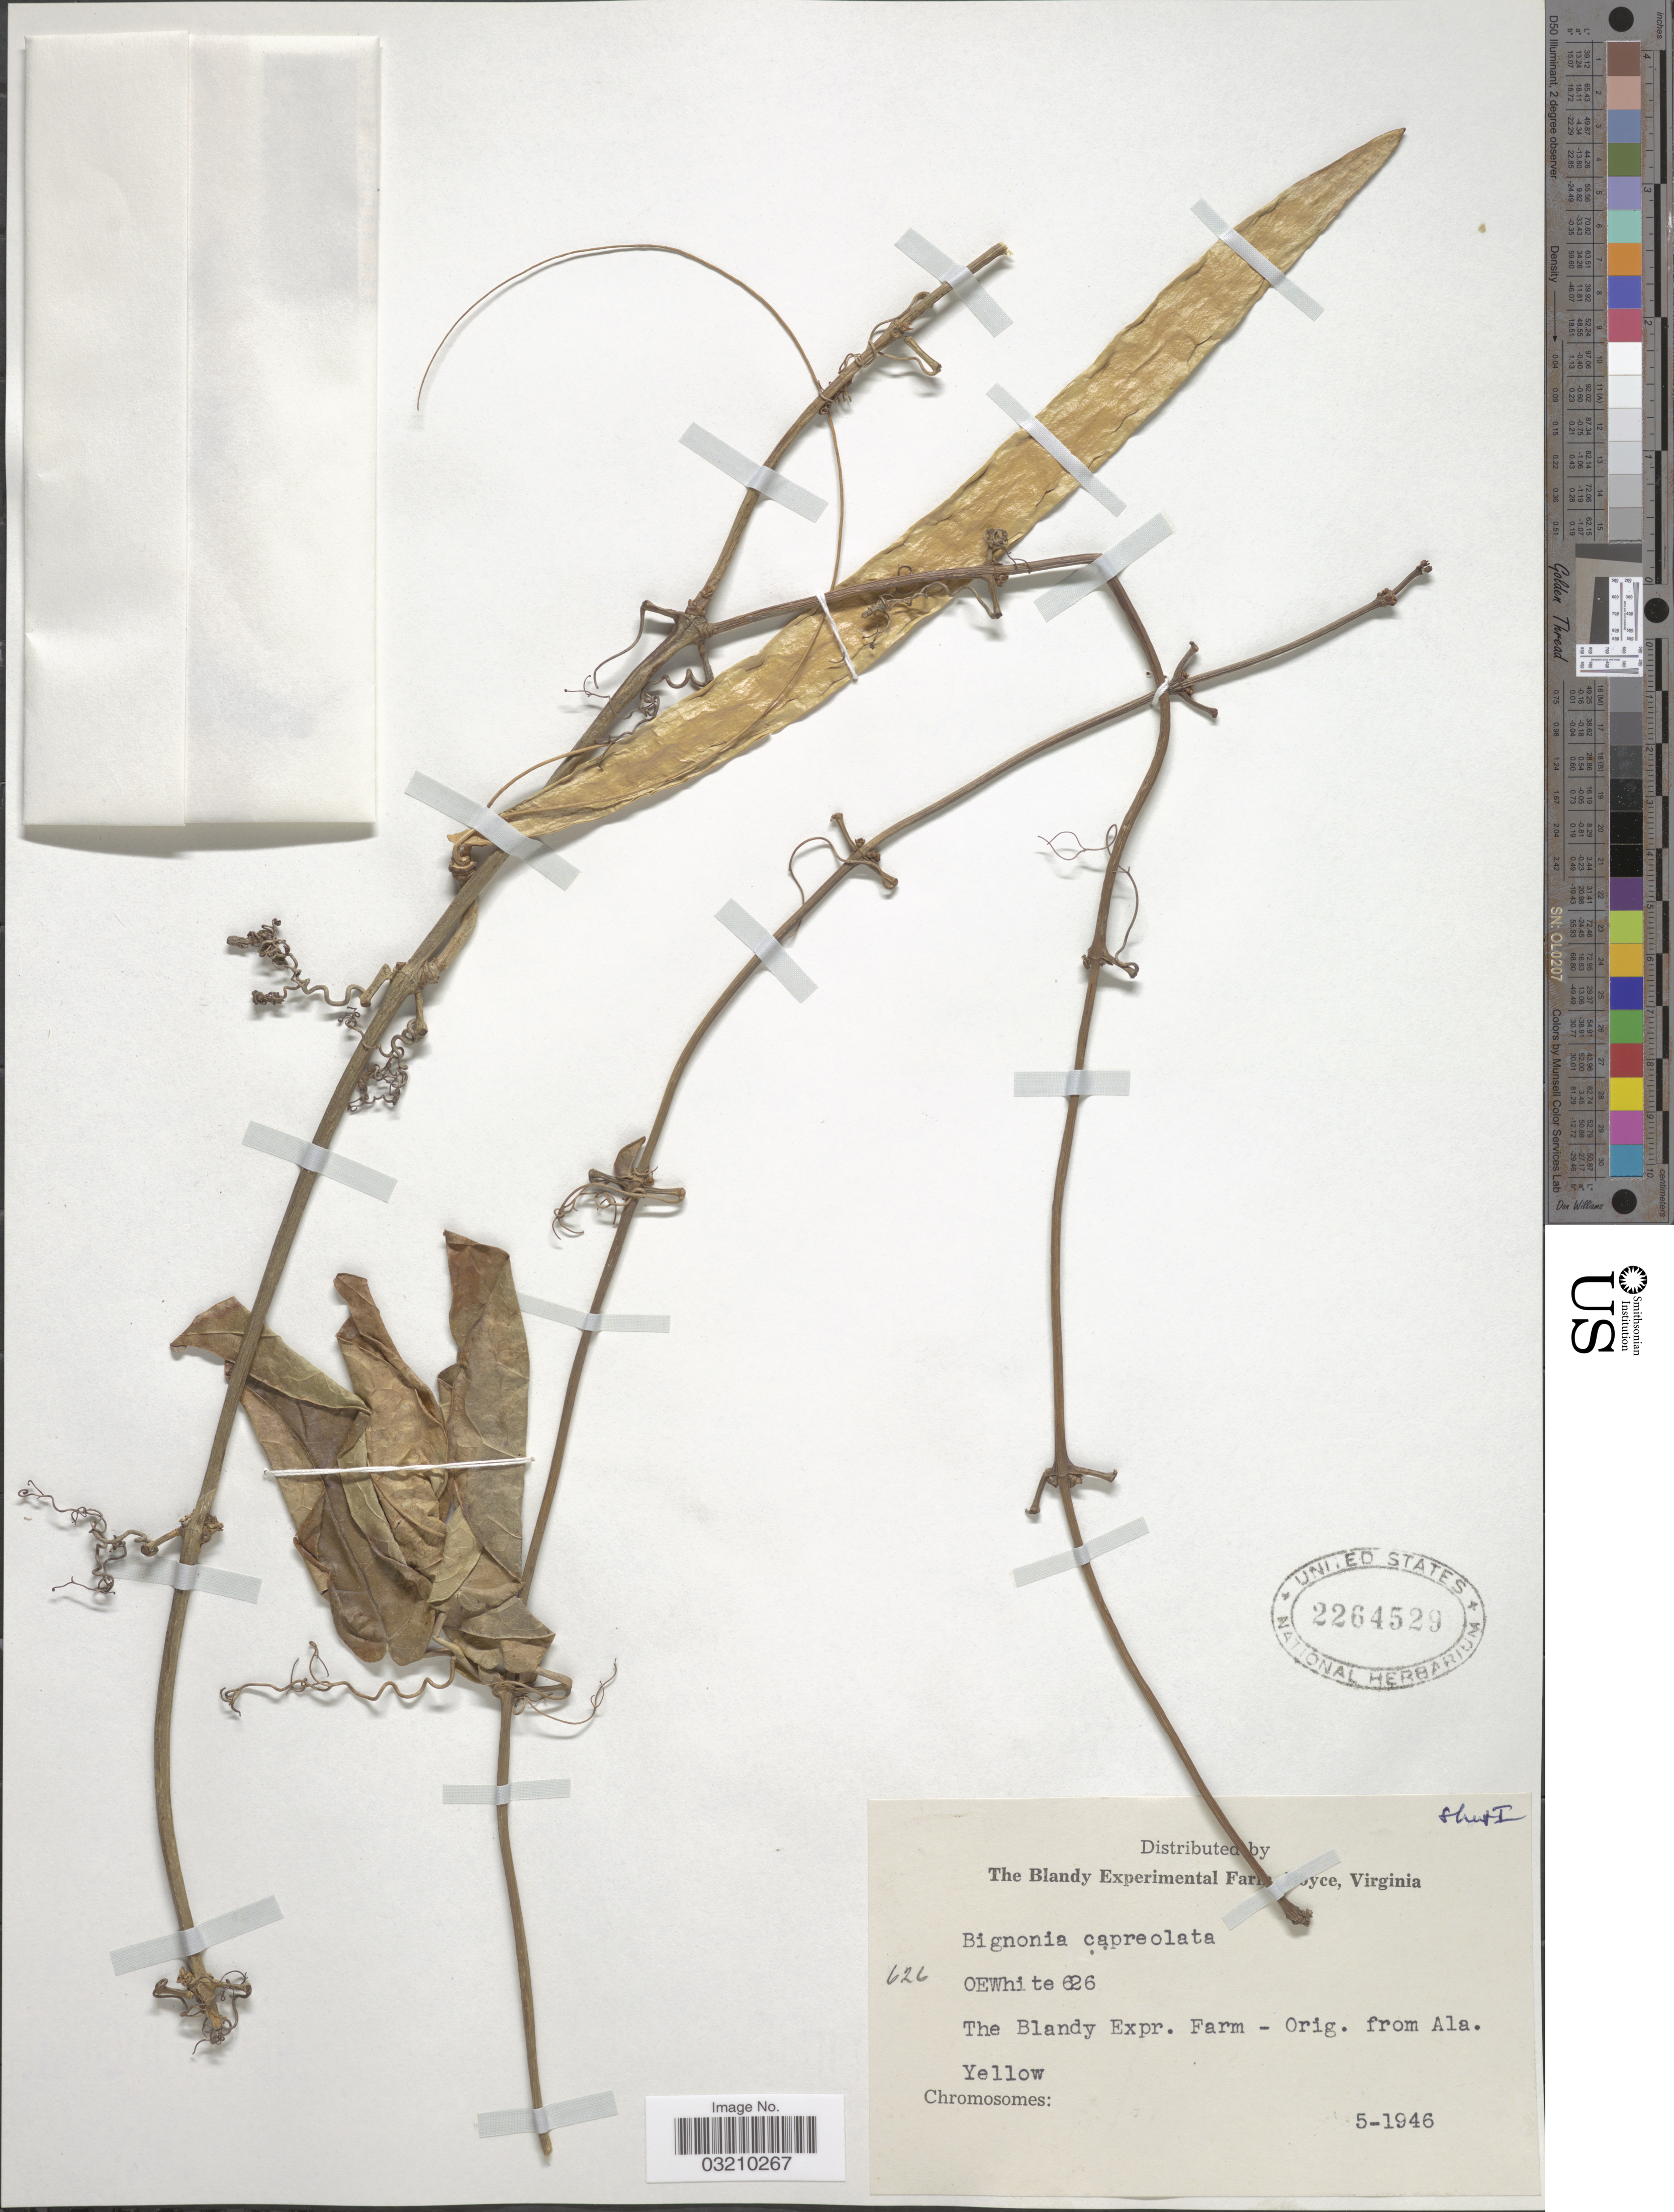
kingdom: Plantae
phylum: Tracheophyta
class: Magnoliopsida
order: Lamiales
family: Bignoniaceae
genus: Bignonia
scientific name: Bignonia capreolata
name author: L.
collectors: O. E. White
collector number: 626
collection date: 1946-05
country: United States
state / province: Virginia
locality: The Blandy Experimental Farm.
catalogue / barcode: US 2264529